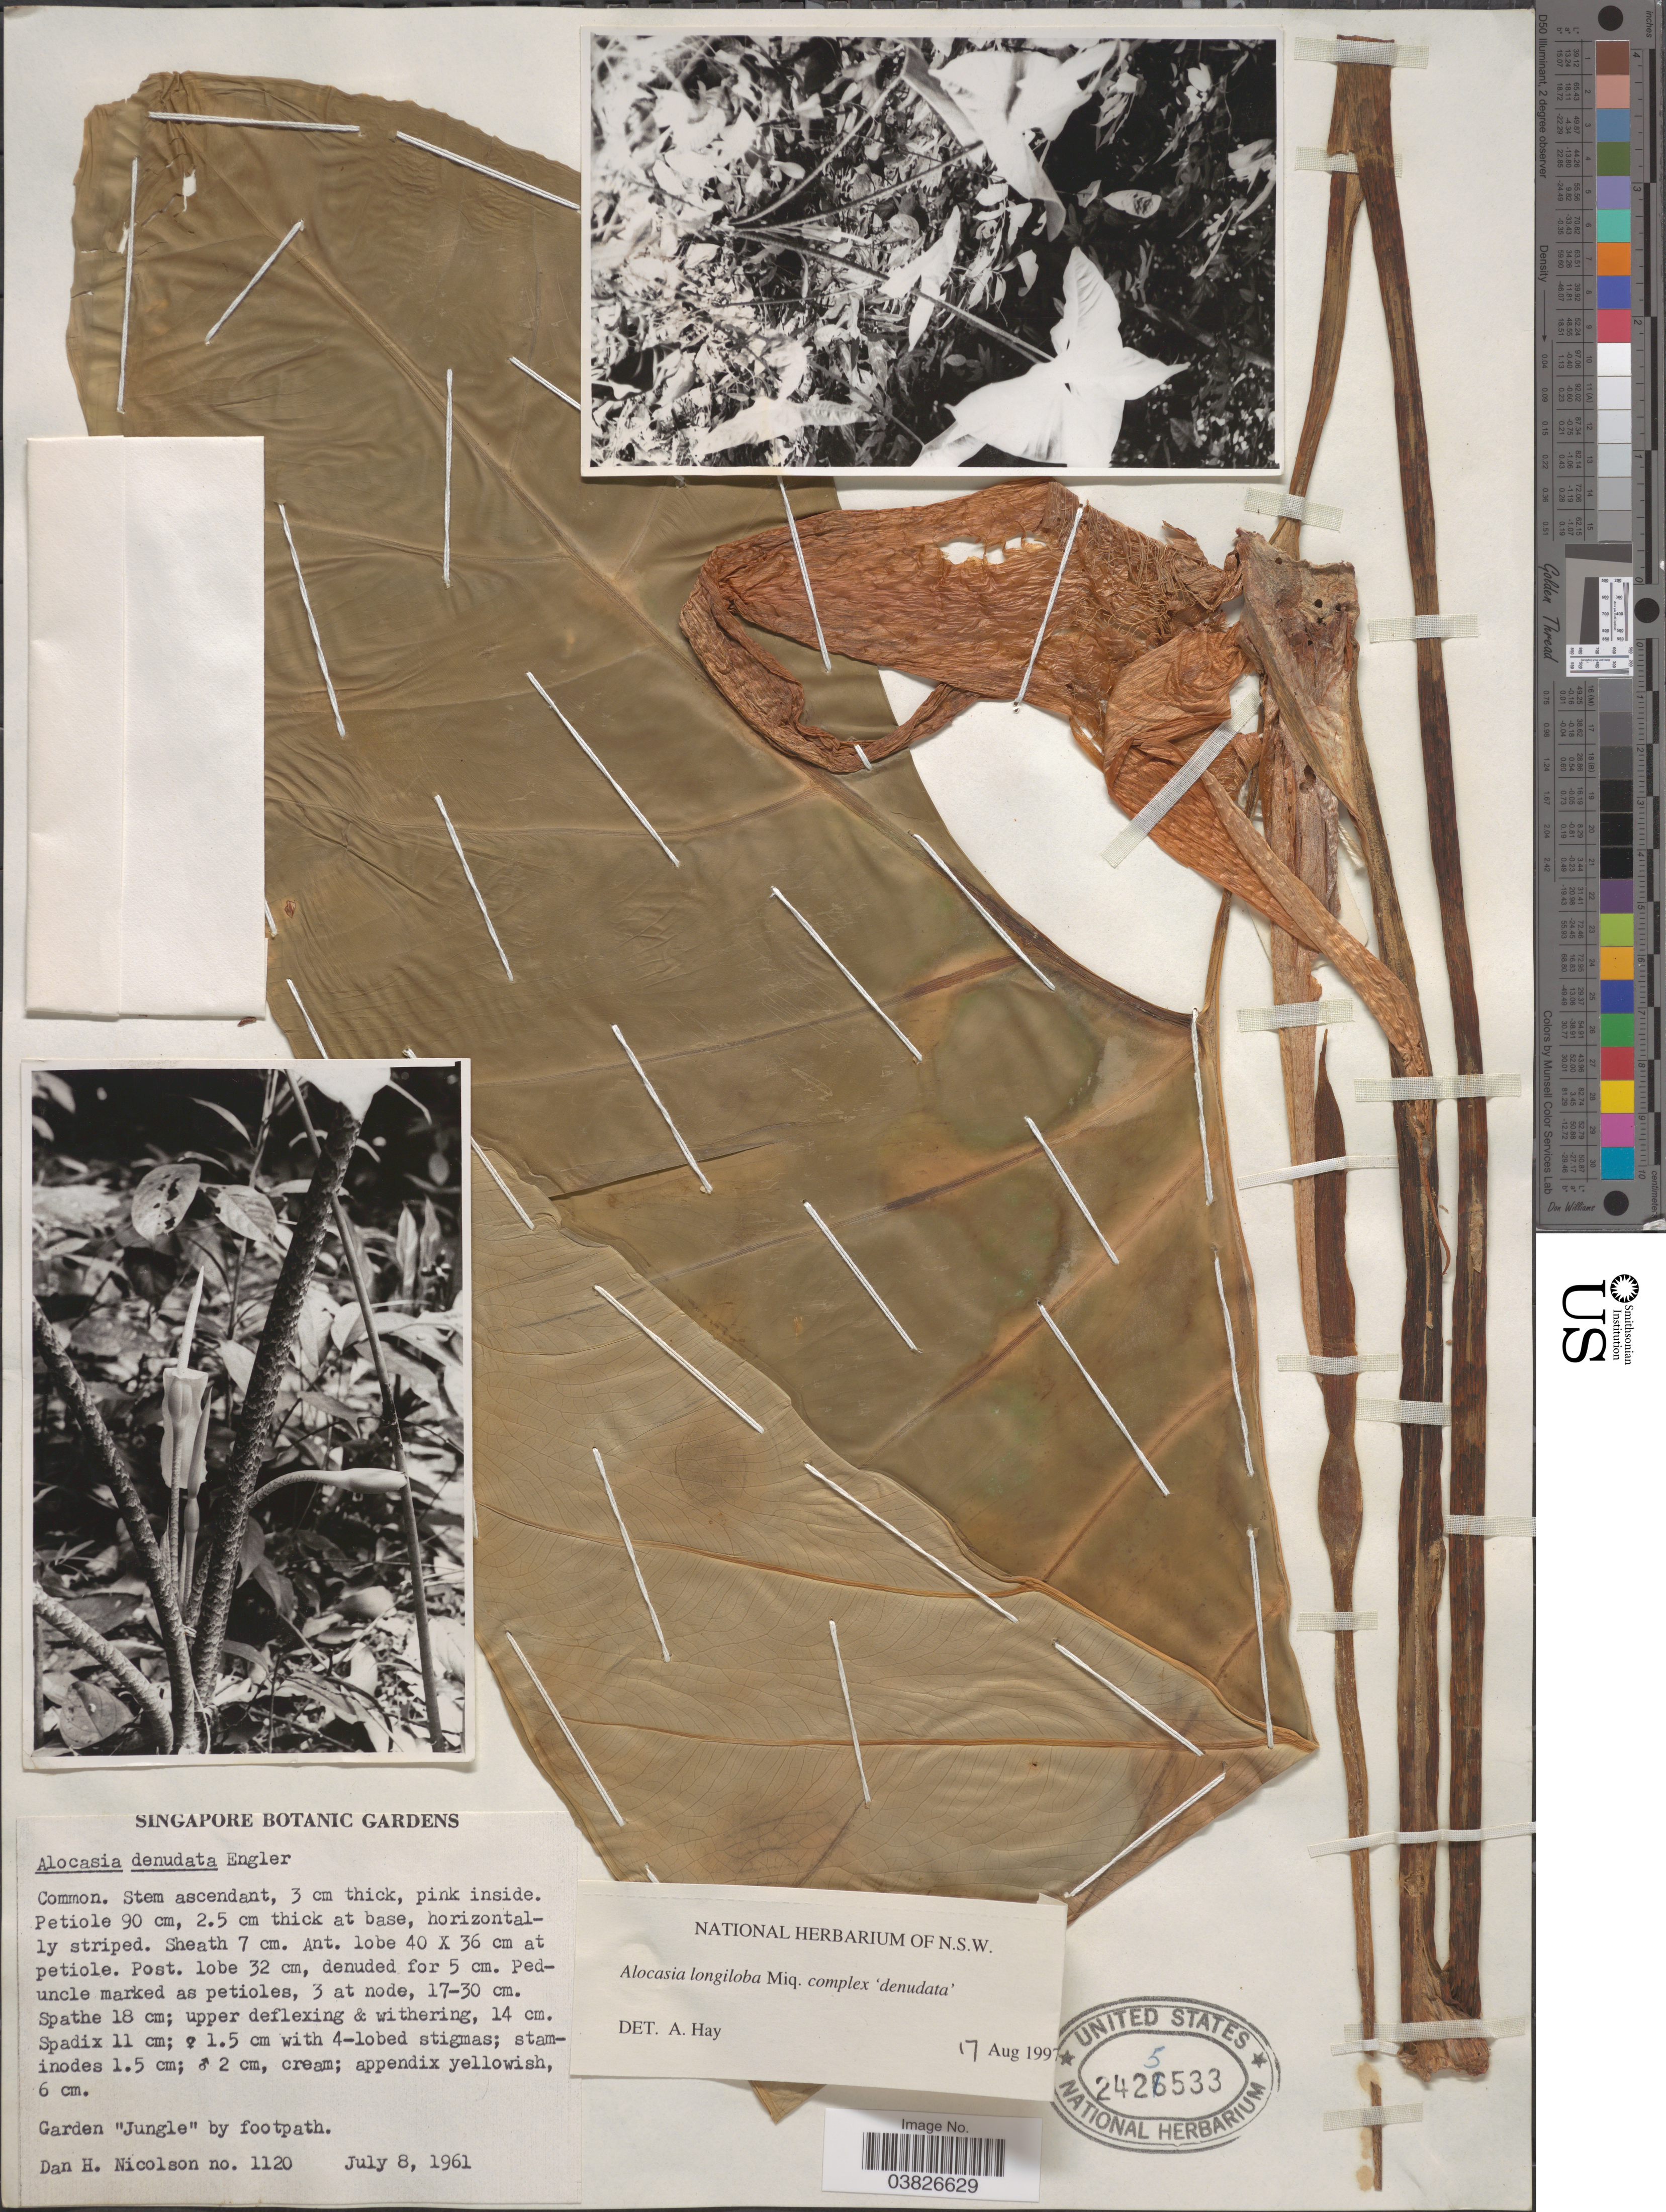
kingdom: Plantae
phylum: Tracheophyta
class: Liliopsida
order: Alismatales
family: Araceae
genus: Alocasia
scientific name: Alocasia longiloba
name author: Miq.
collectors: D. H. Nicolson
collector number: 1120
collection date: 1961-07-08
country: Singapore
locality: Singapore Botanic Gardens. Garden "Jungle" by footpath.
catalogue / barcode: US 2425533